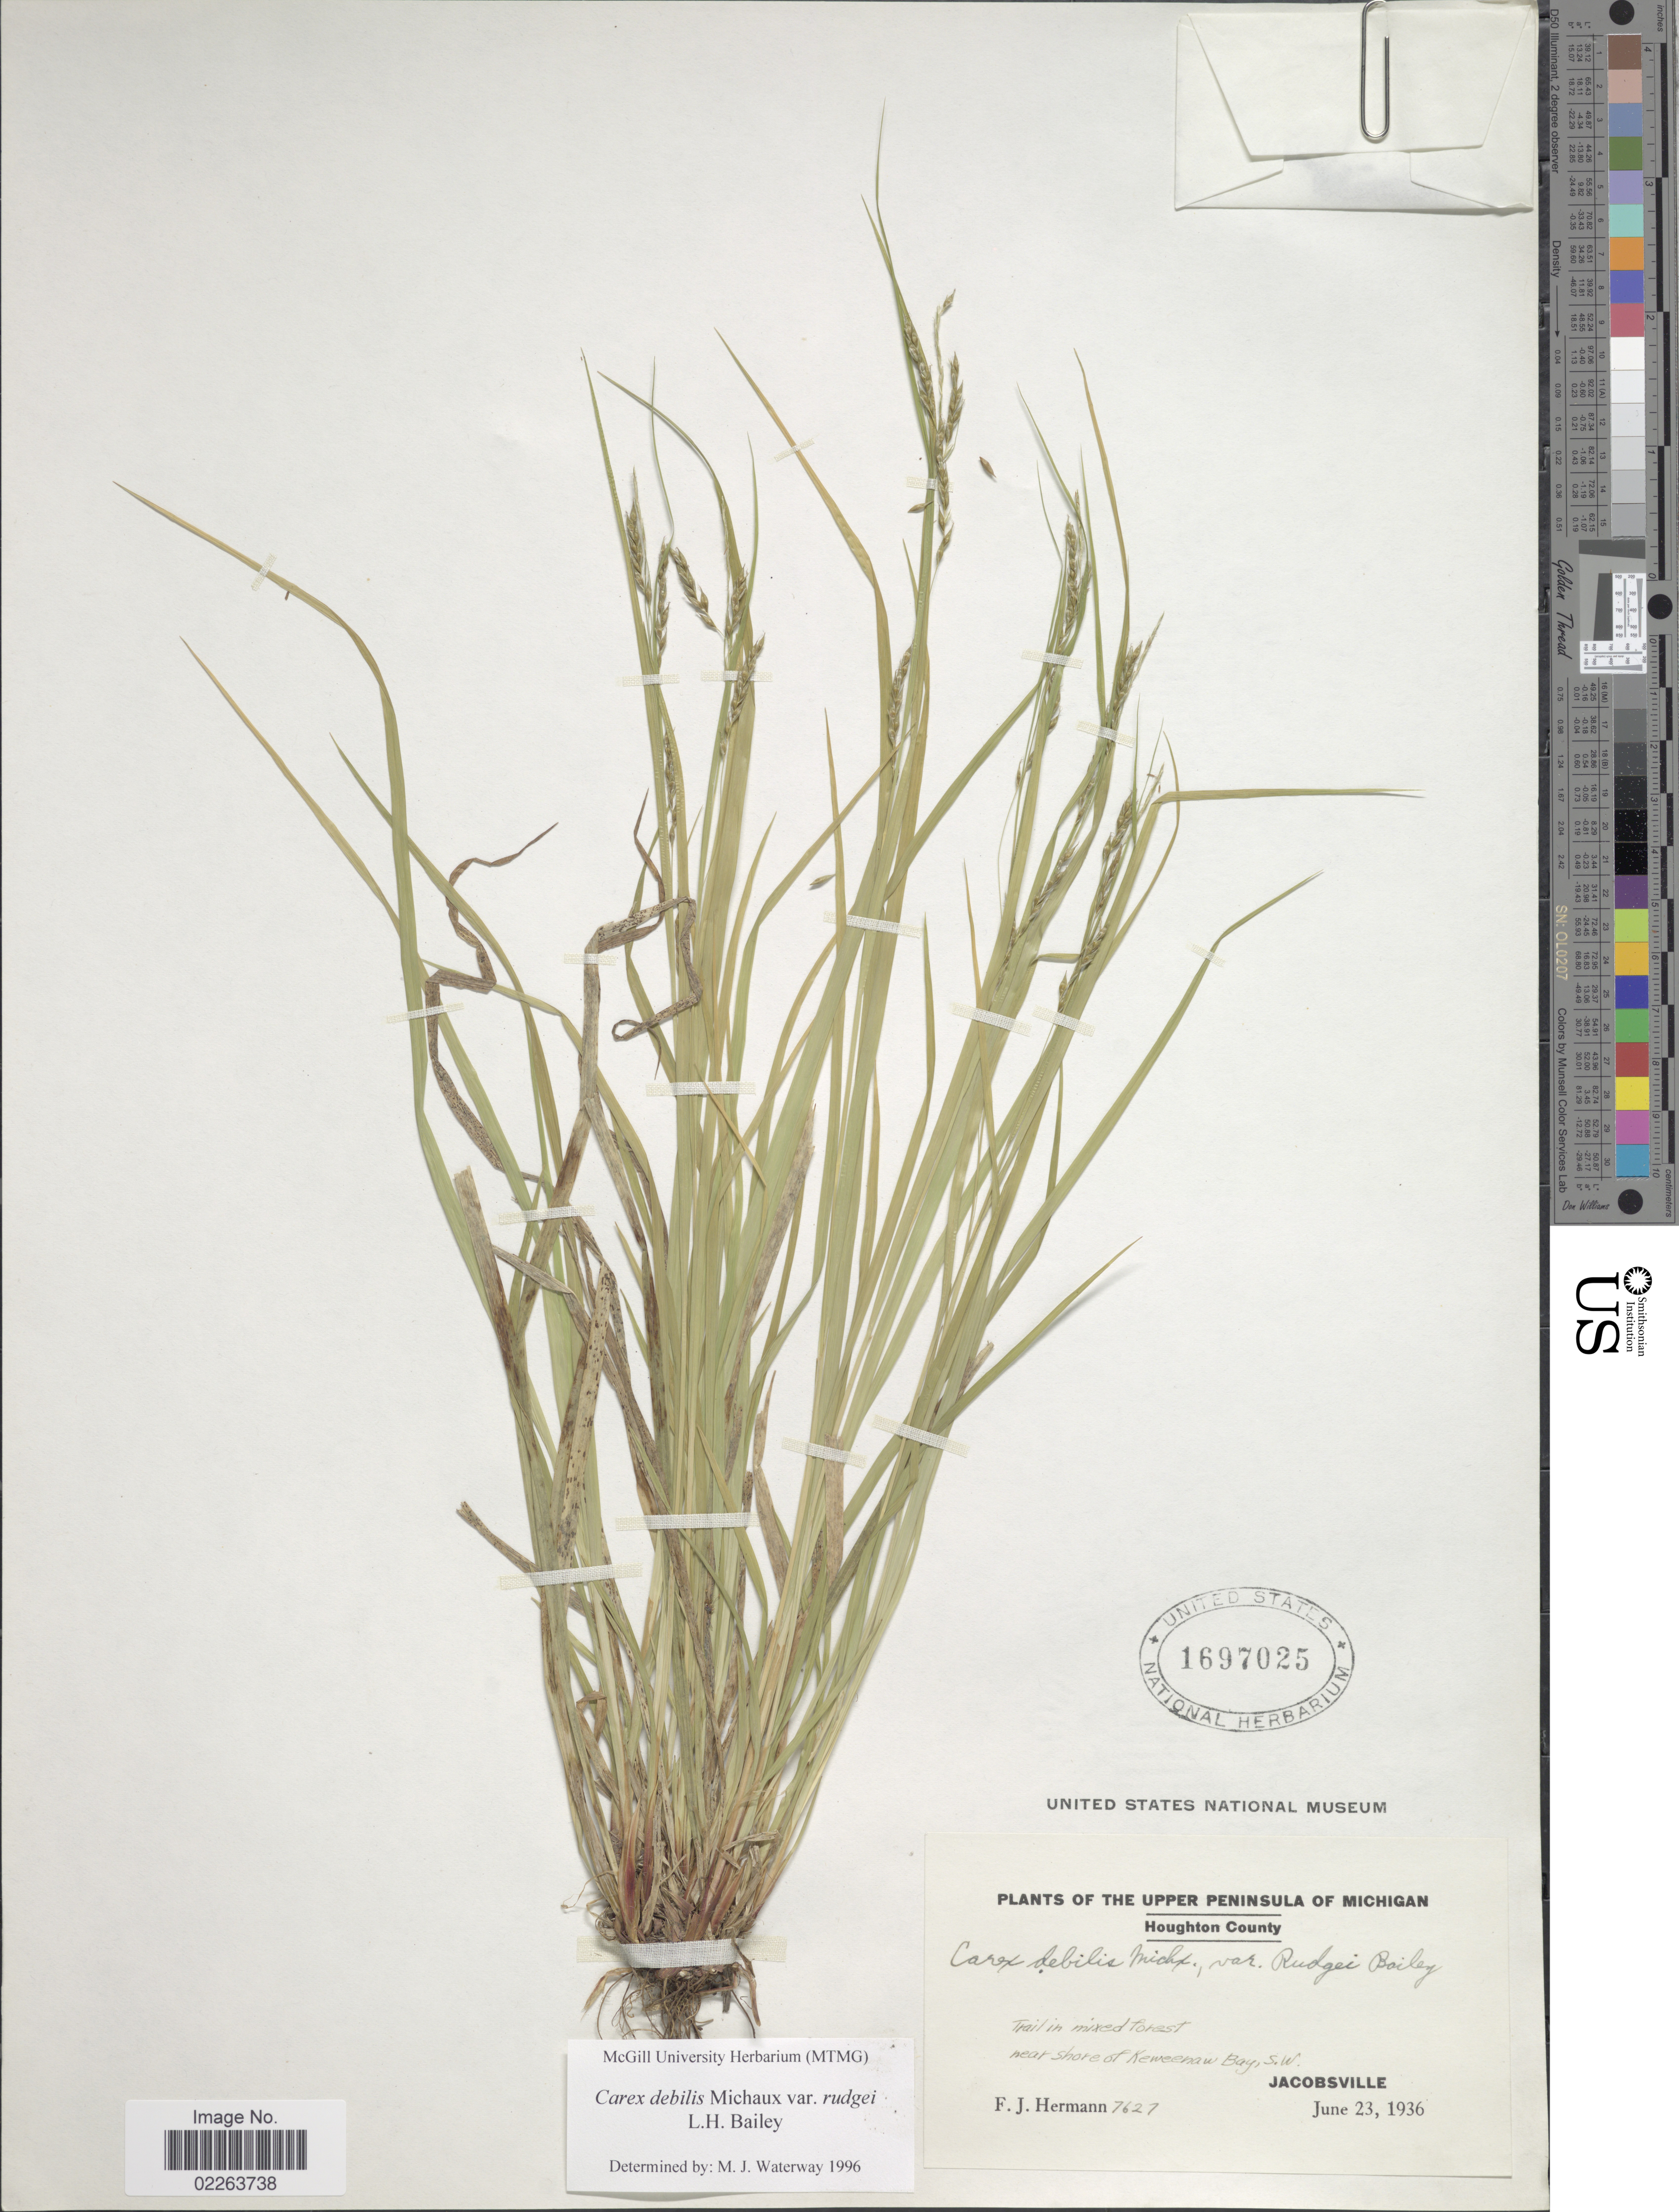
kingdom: Plantae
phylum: Tracheophyta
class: Liliopsida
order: Poales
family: Cyperaceae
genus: Carex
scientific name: Carex flexuosa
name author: Muhl. ex Willd.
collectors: F. J. Hermann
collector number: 7627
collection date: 1936-06-23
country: United States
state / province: Michigan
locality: Upper Peninsula, Houghton County, near shore of Keweenaw Bay, S.W. Jacobsville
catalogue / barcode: US 1697025